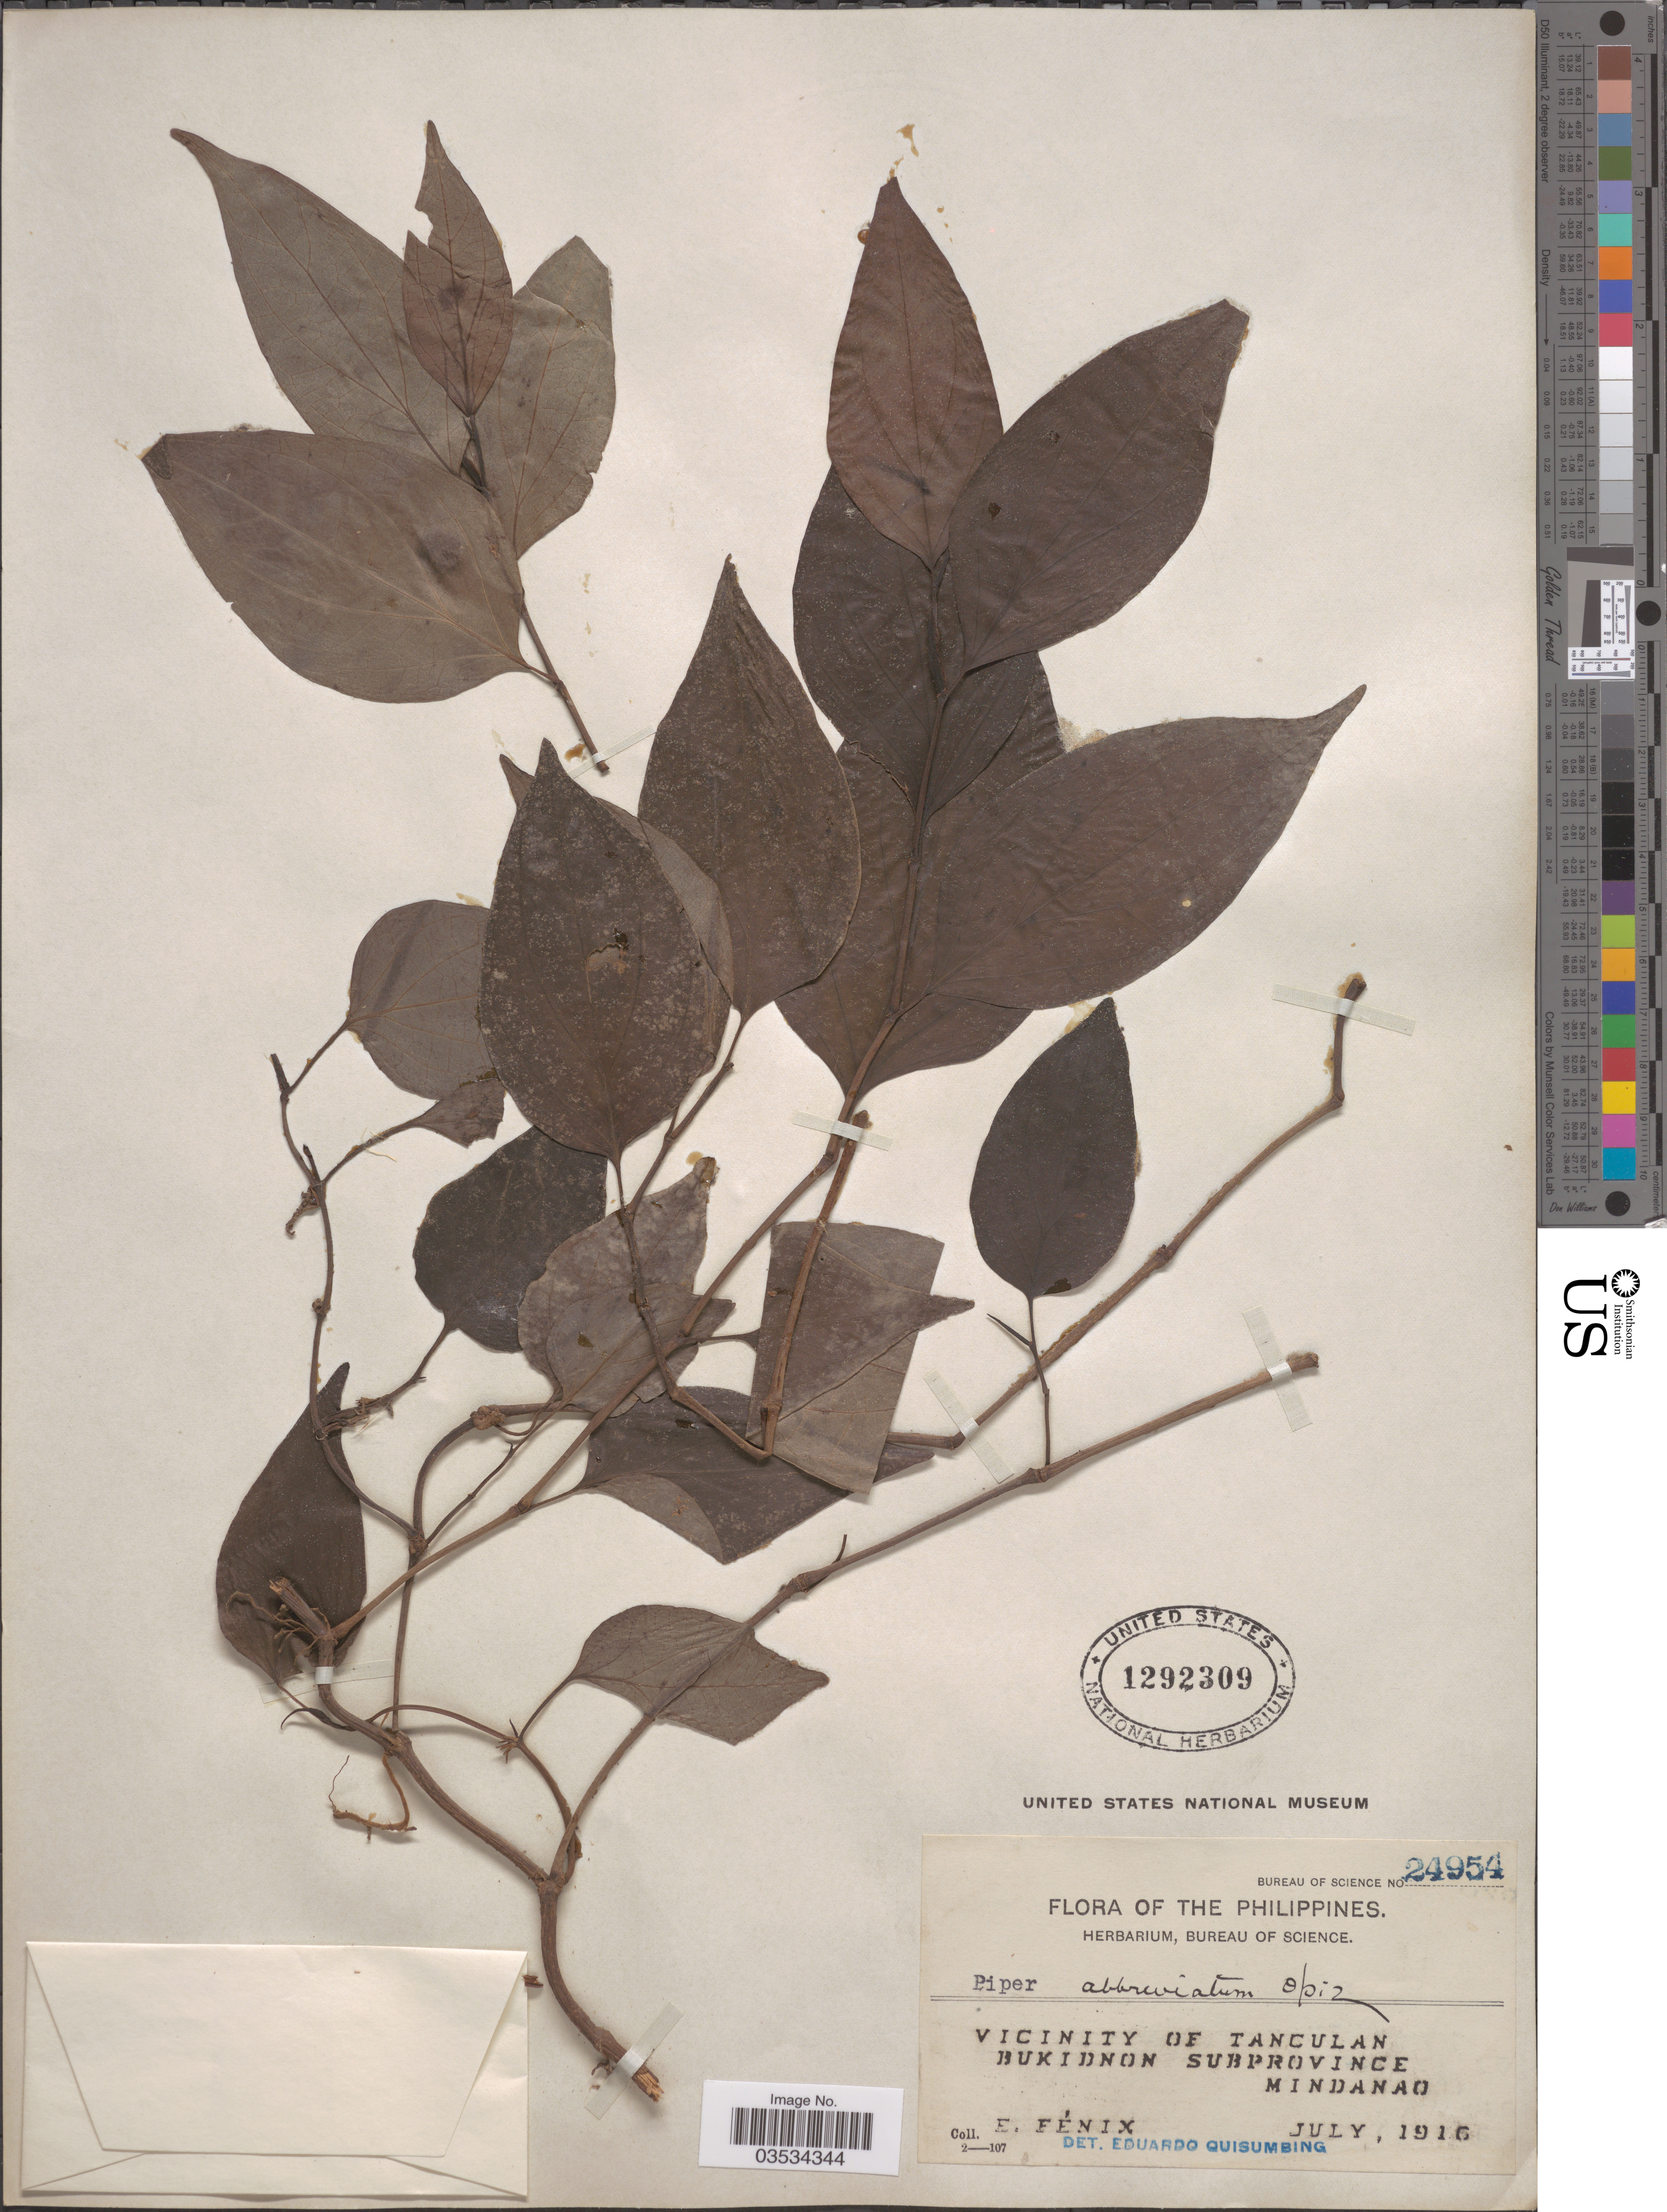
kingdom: Plantae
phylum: Tracheophyta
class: Magnoliopsida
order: Piperales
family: Piperaceae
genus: Piper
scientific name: Piper abbreviatum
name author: Opiz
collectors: E. Fénix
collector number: Bureau of Science 24954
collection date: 1916-07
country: Philippines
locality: Vicinity of Tanculan. Bukidnon Subprovince. Mindanao.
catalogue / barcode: US 1292309